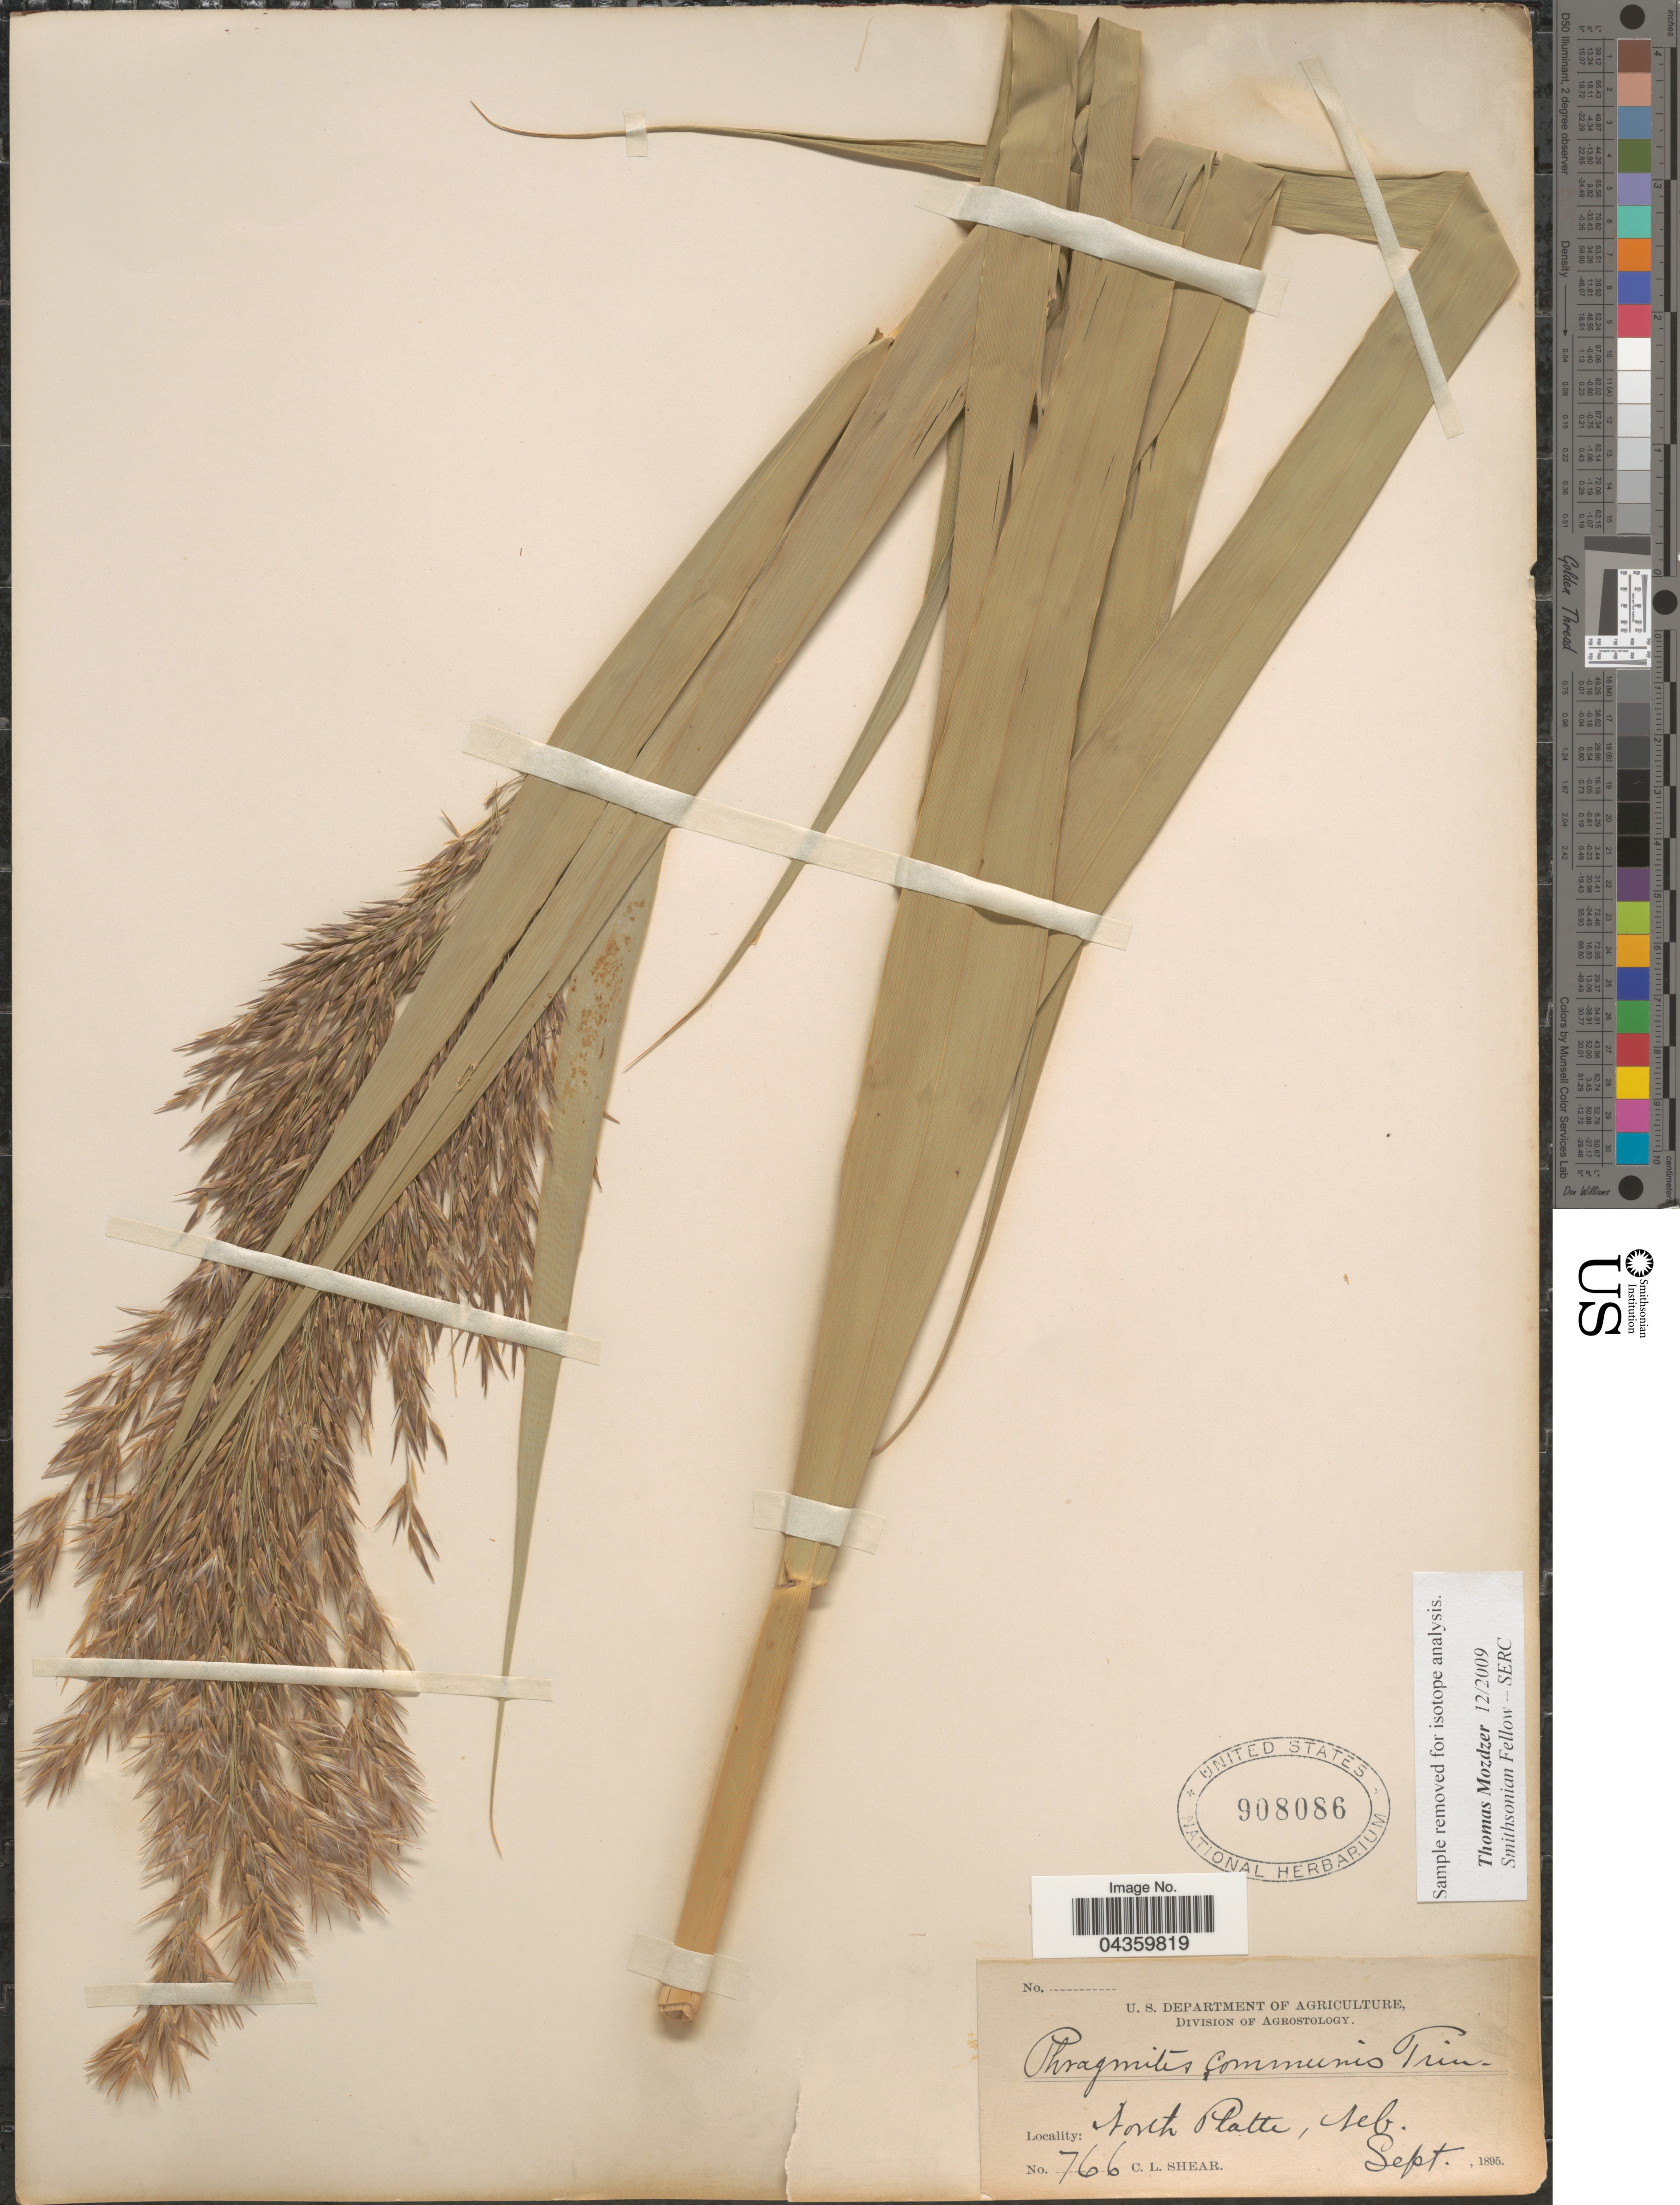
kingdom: Plantae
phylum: Tracheophyta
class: Liliopsida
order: Poales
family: Poaceae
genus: Phragmites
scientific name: Phragmites australis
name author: (Cav.) Trin. ex Steud.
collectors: C. L. Shear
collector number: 766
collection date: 1895-09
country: United States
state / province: Nebraska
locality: North Platte.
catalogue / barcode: US 908086